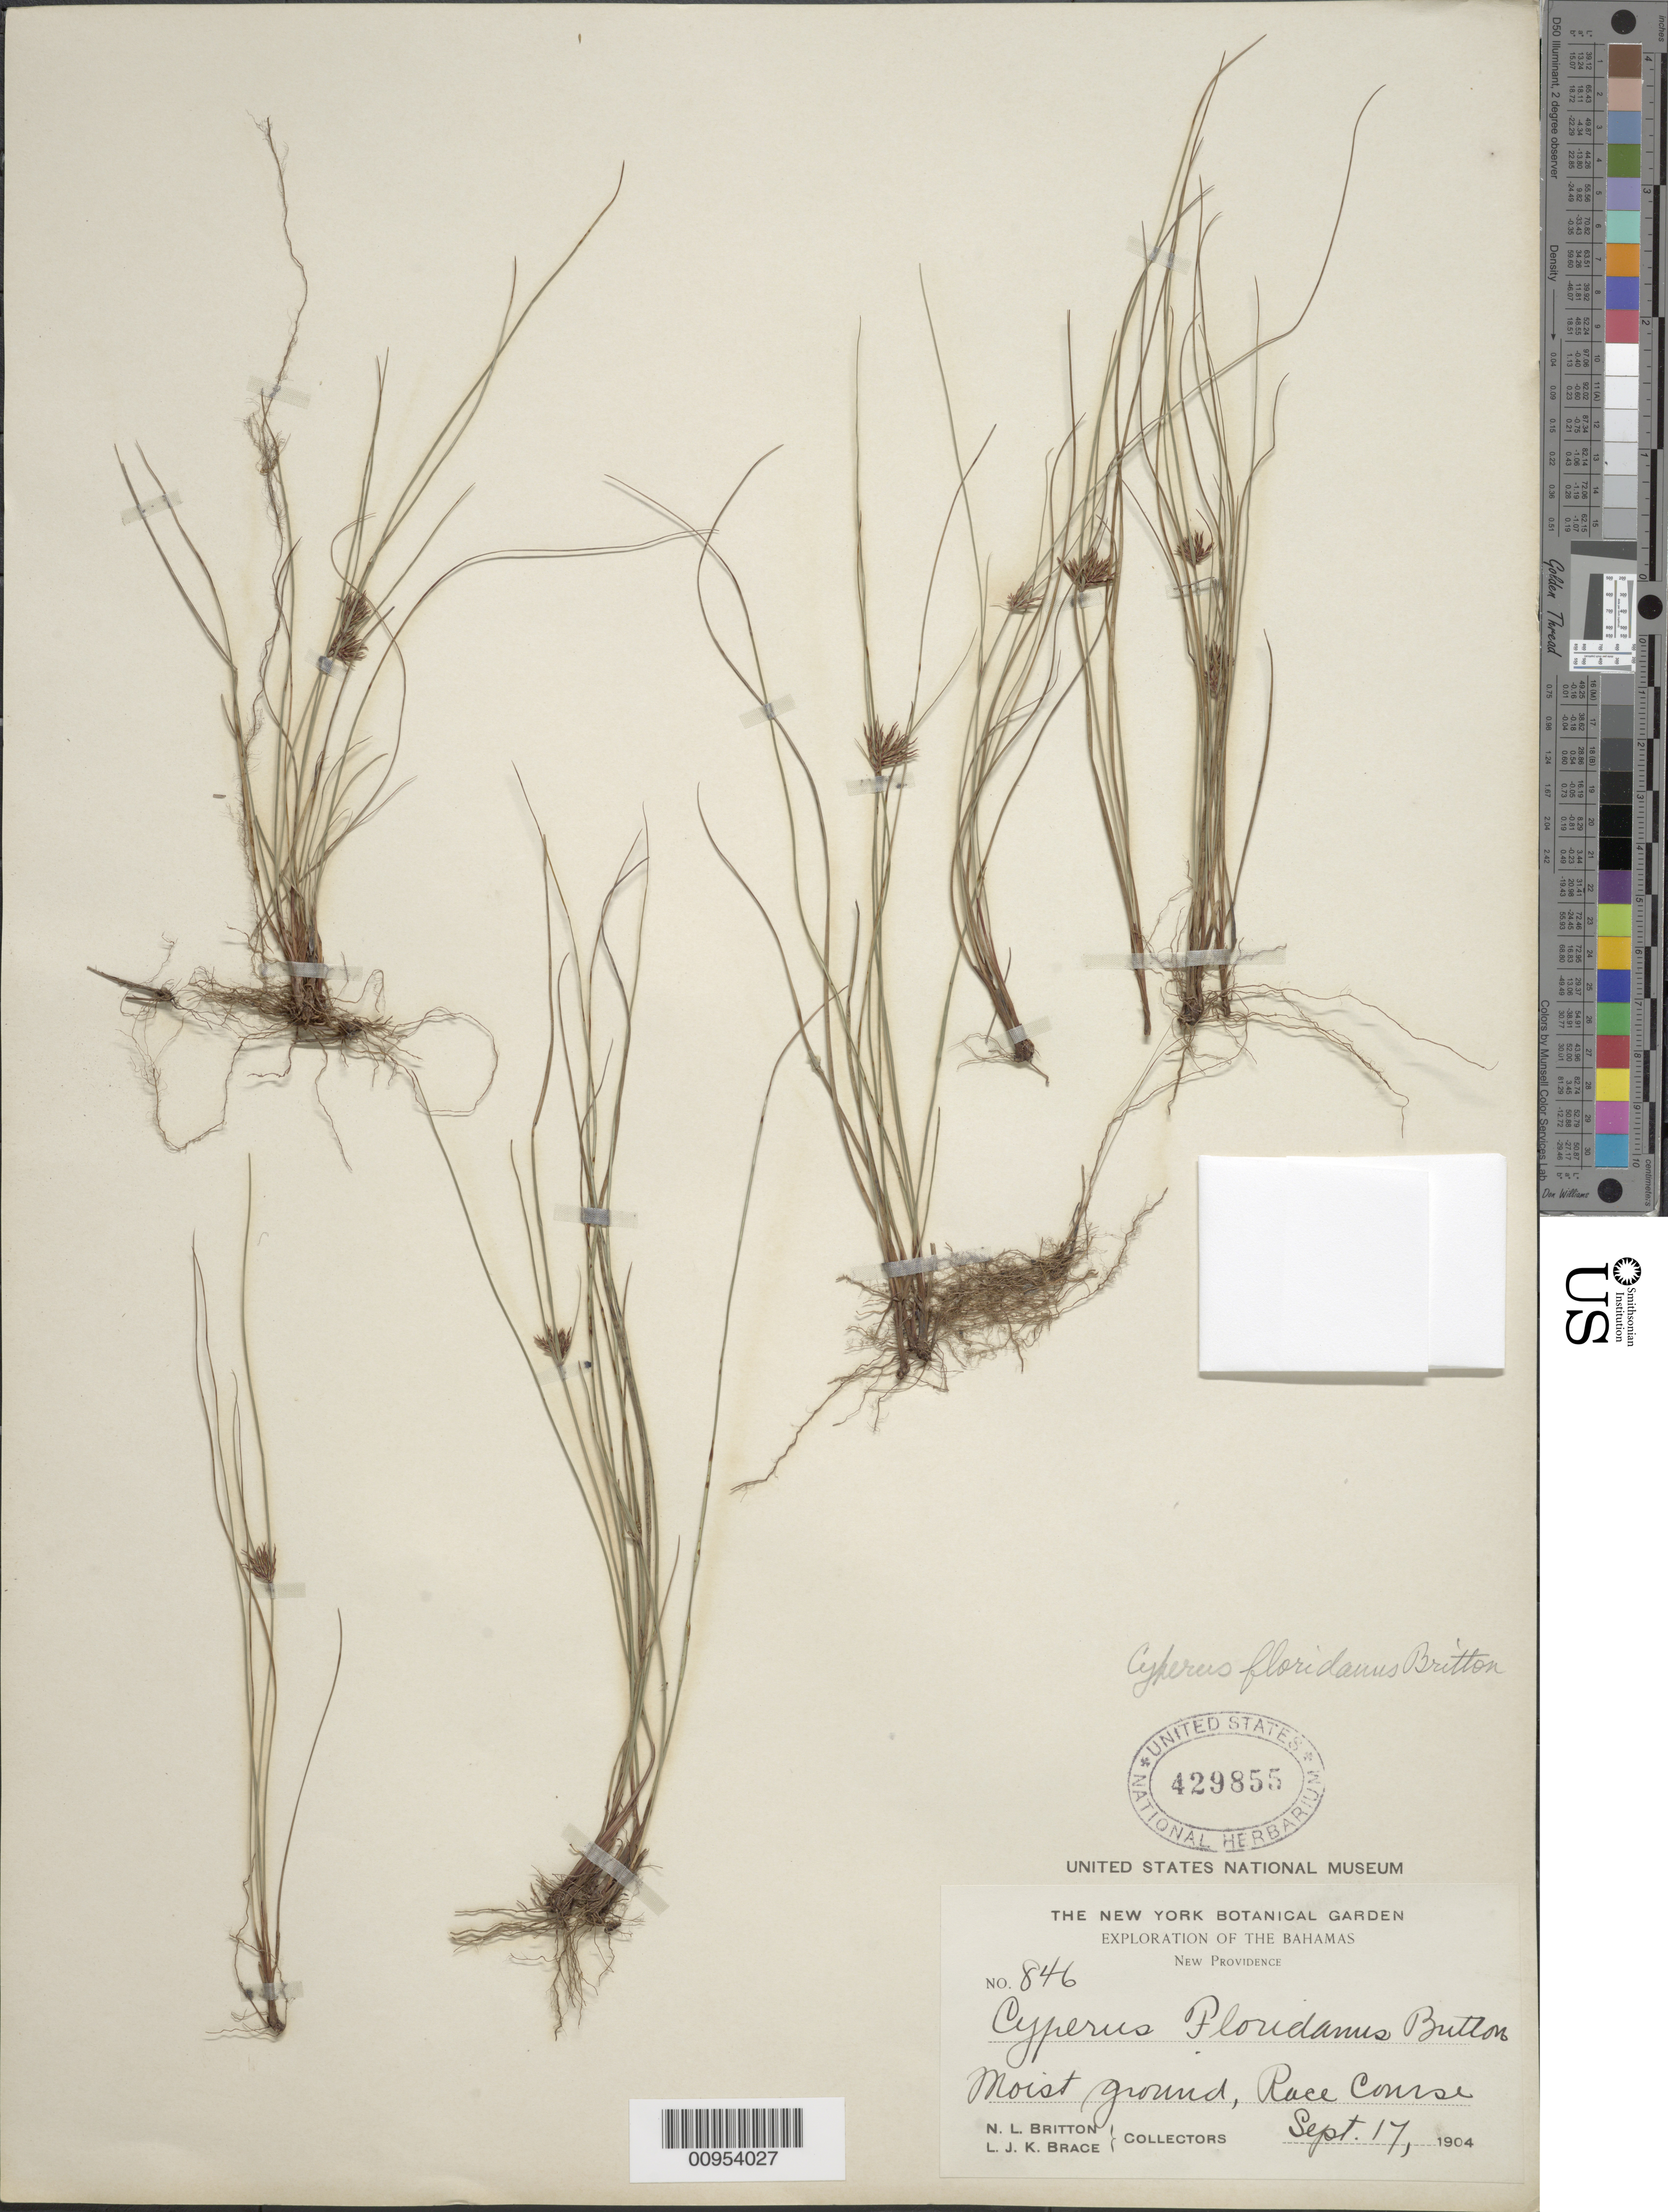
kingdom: Plantae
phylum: Tracheophyta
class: Liliopsida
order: Poales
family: Cyperaceae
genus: Cyperus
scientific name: Cyperus floridanus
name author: Britton in Small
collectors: N. Britton & L. J. K. Brace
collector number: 846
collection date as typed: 17 Sep 1904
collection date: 1904-09-17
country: Bahamas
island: New Providence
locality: Race Course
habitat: Moist ground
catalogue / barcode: US 429855